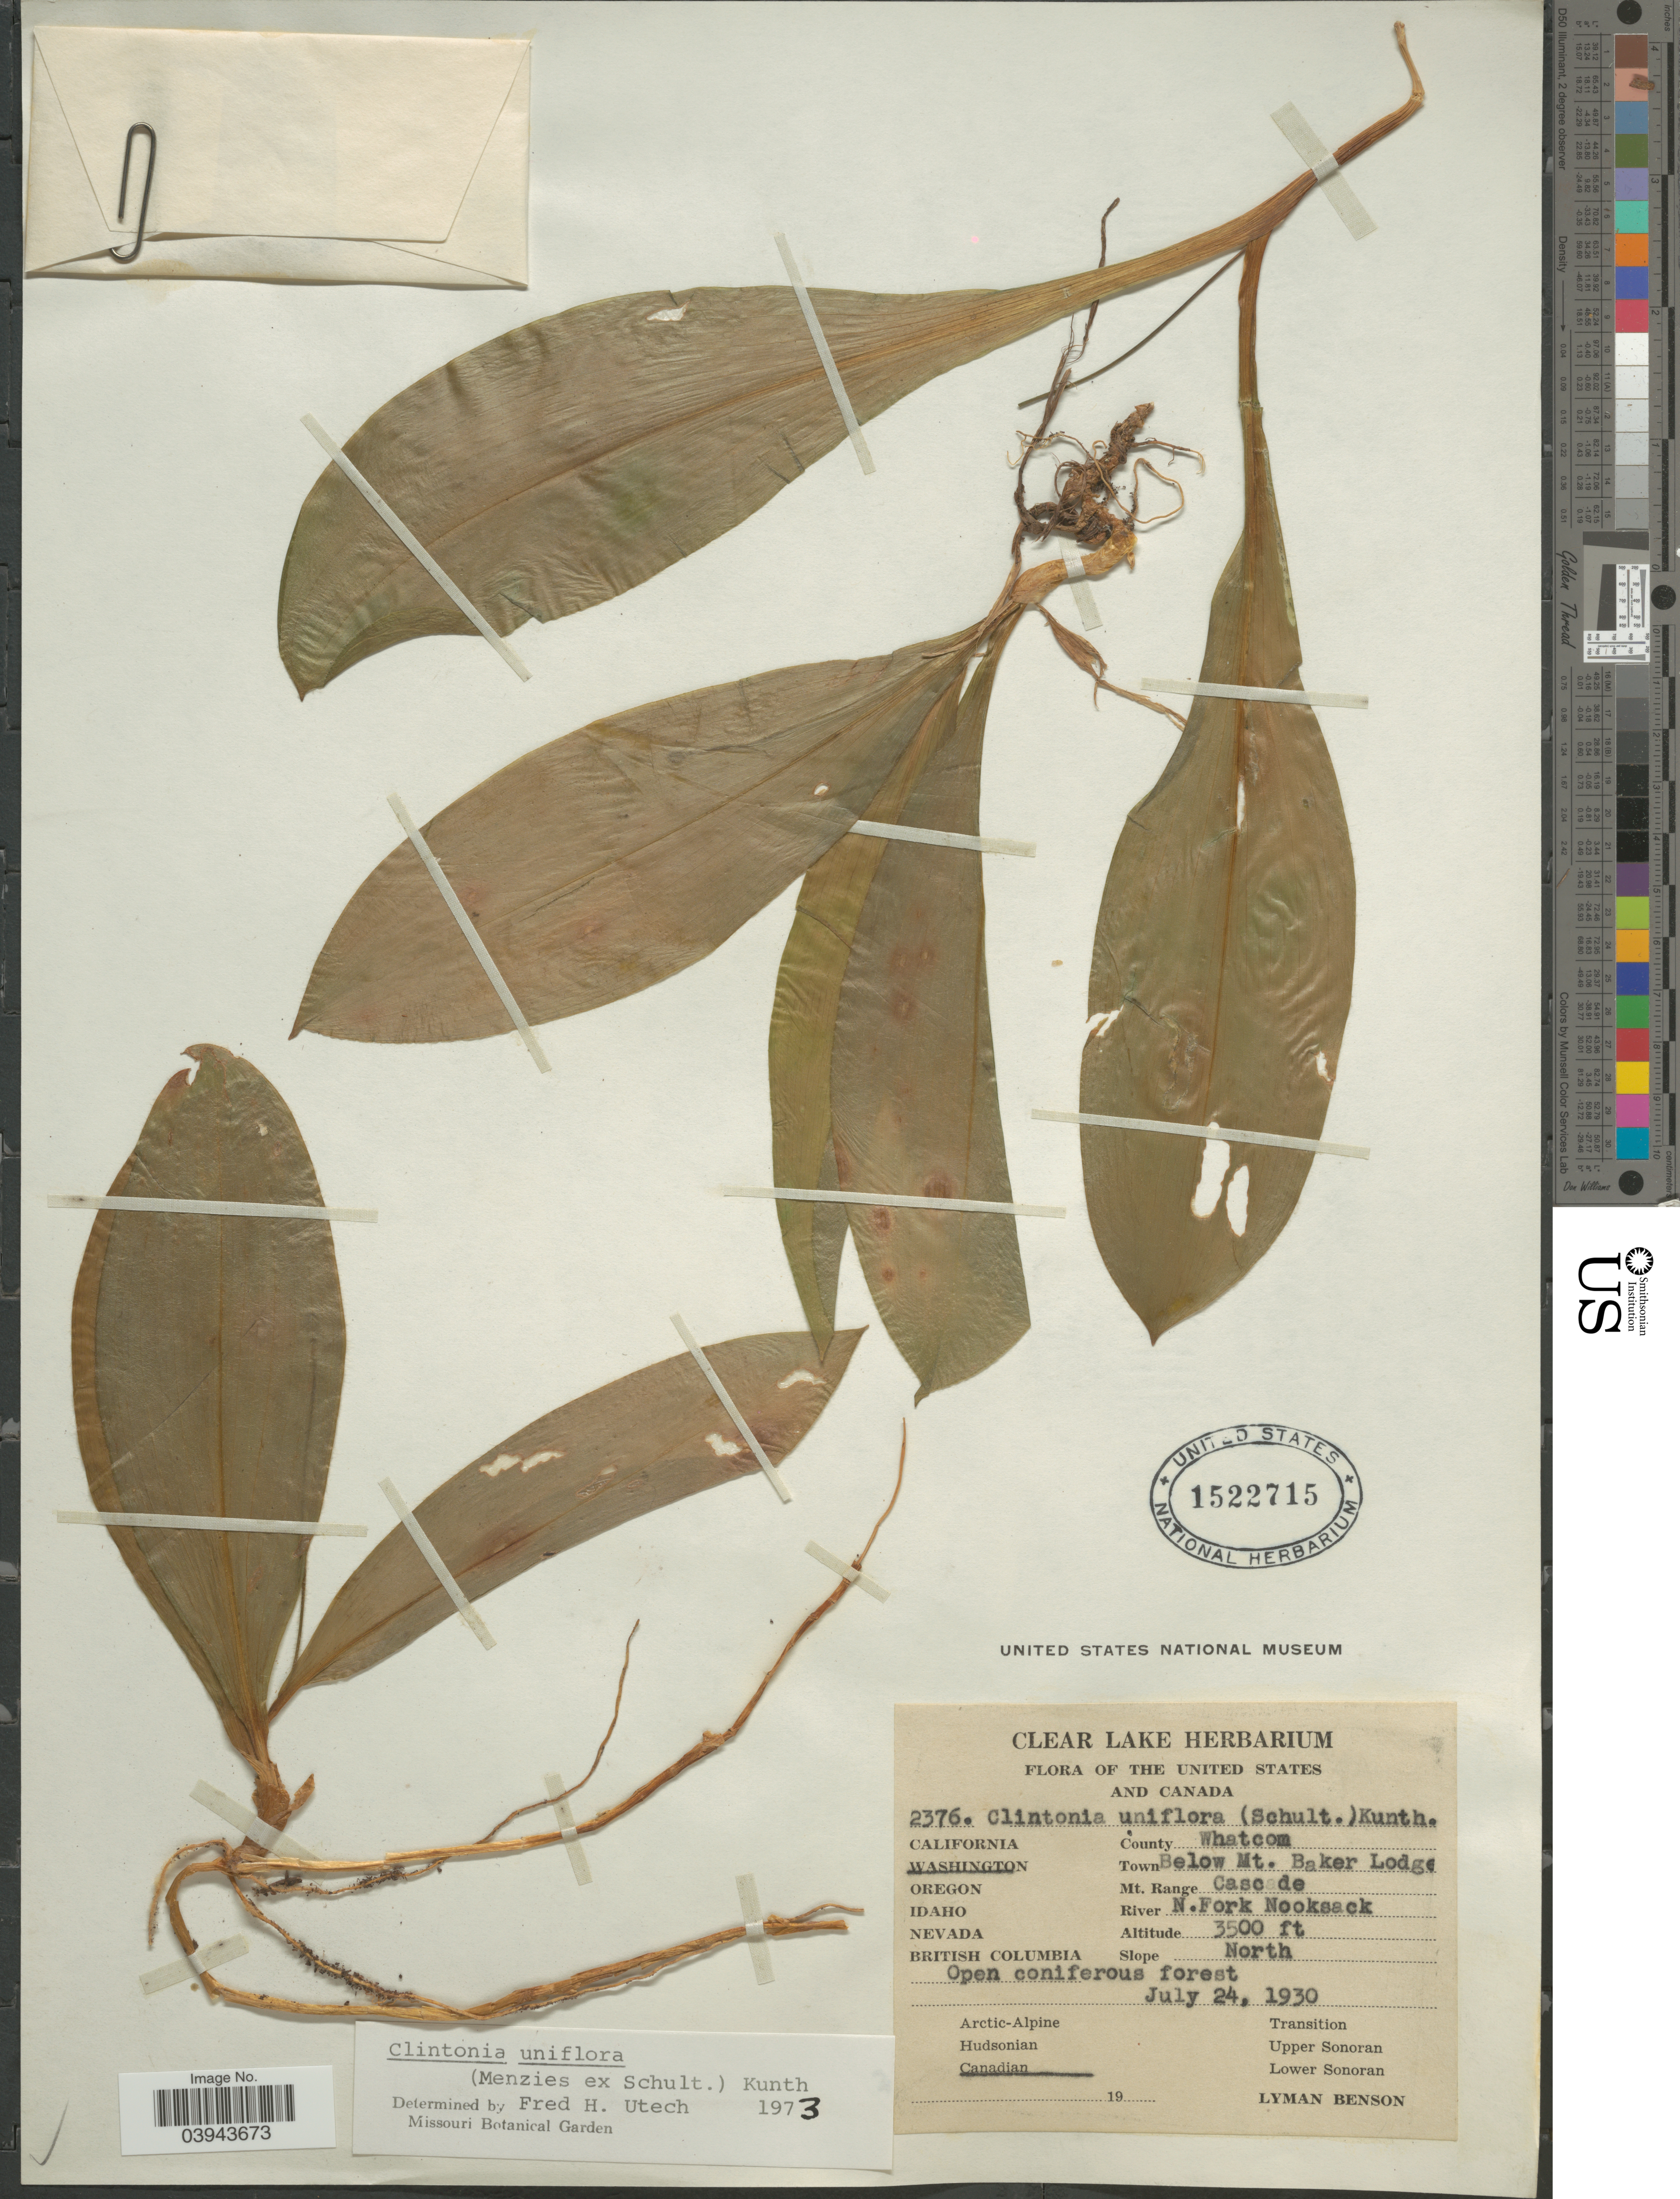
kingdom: Plantae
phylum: Tracheophyta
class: Liliopsida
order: Liliales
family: Liliaceae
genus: Clintonia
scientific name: Clintonia uniflora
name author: Kunth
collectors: L. D. Benson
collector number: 2376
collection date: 1930-07-24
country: United States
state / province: Washington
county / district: Whatcom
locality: County Whatcom, Town Below Mt. Baker Lodge, Mt. Range Cascade, River N. Fork Nooksack. Slope North.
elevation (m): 1067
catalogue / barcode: US 1522715